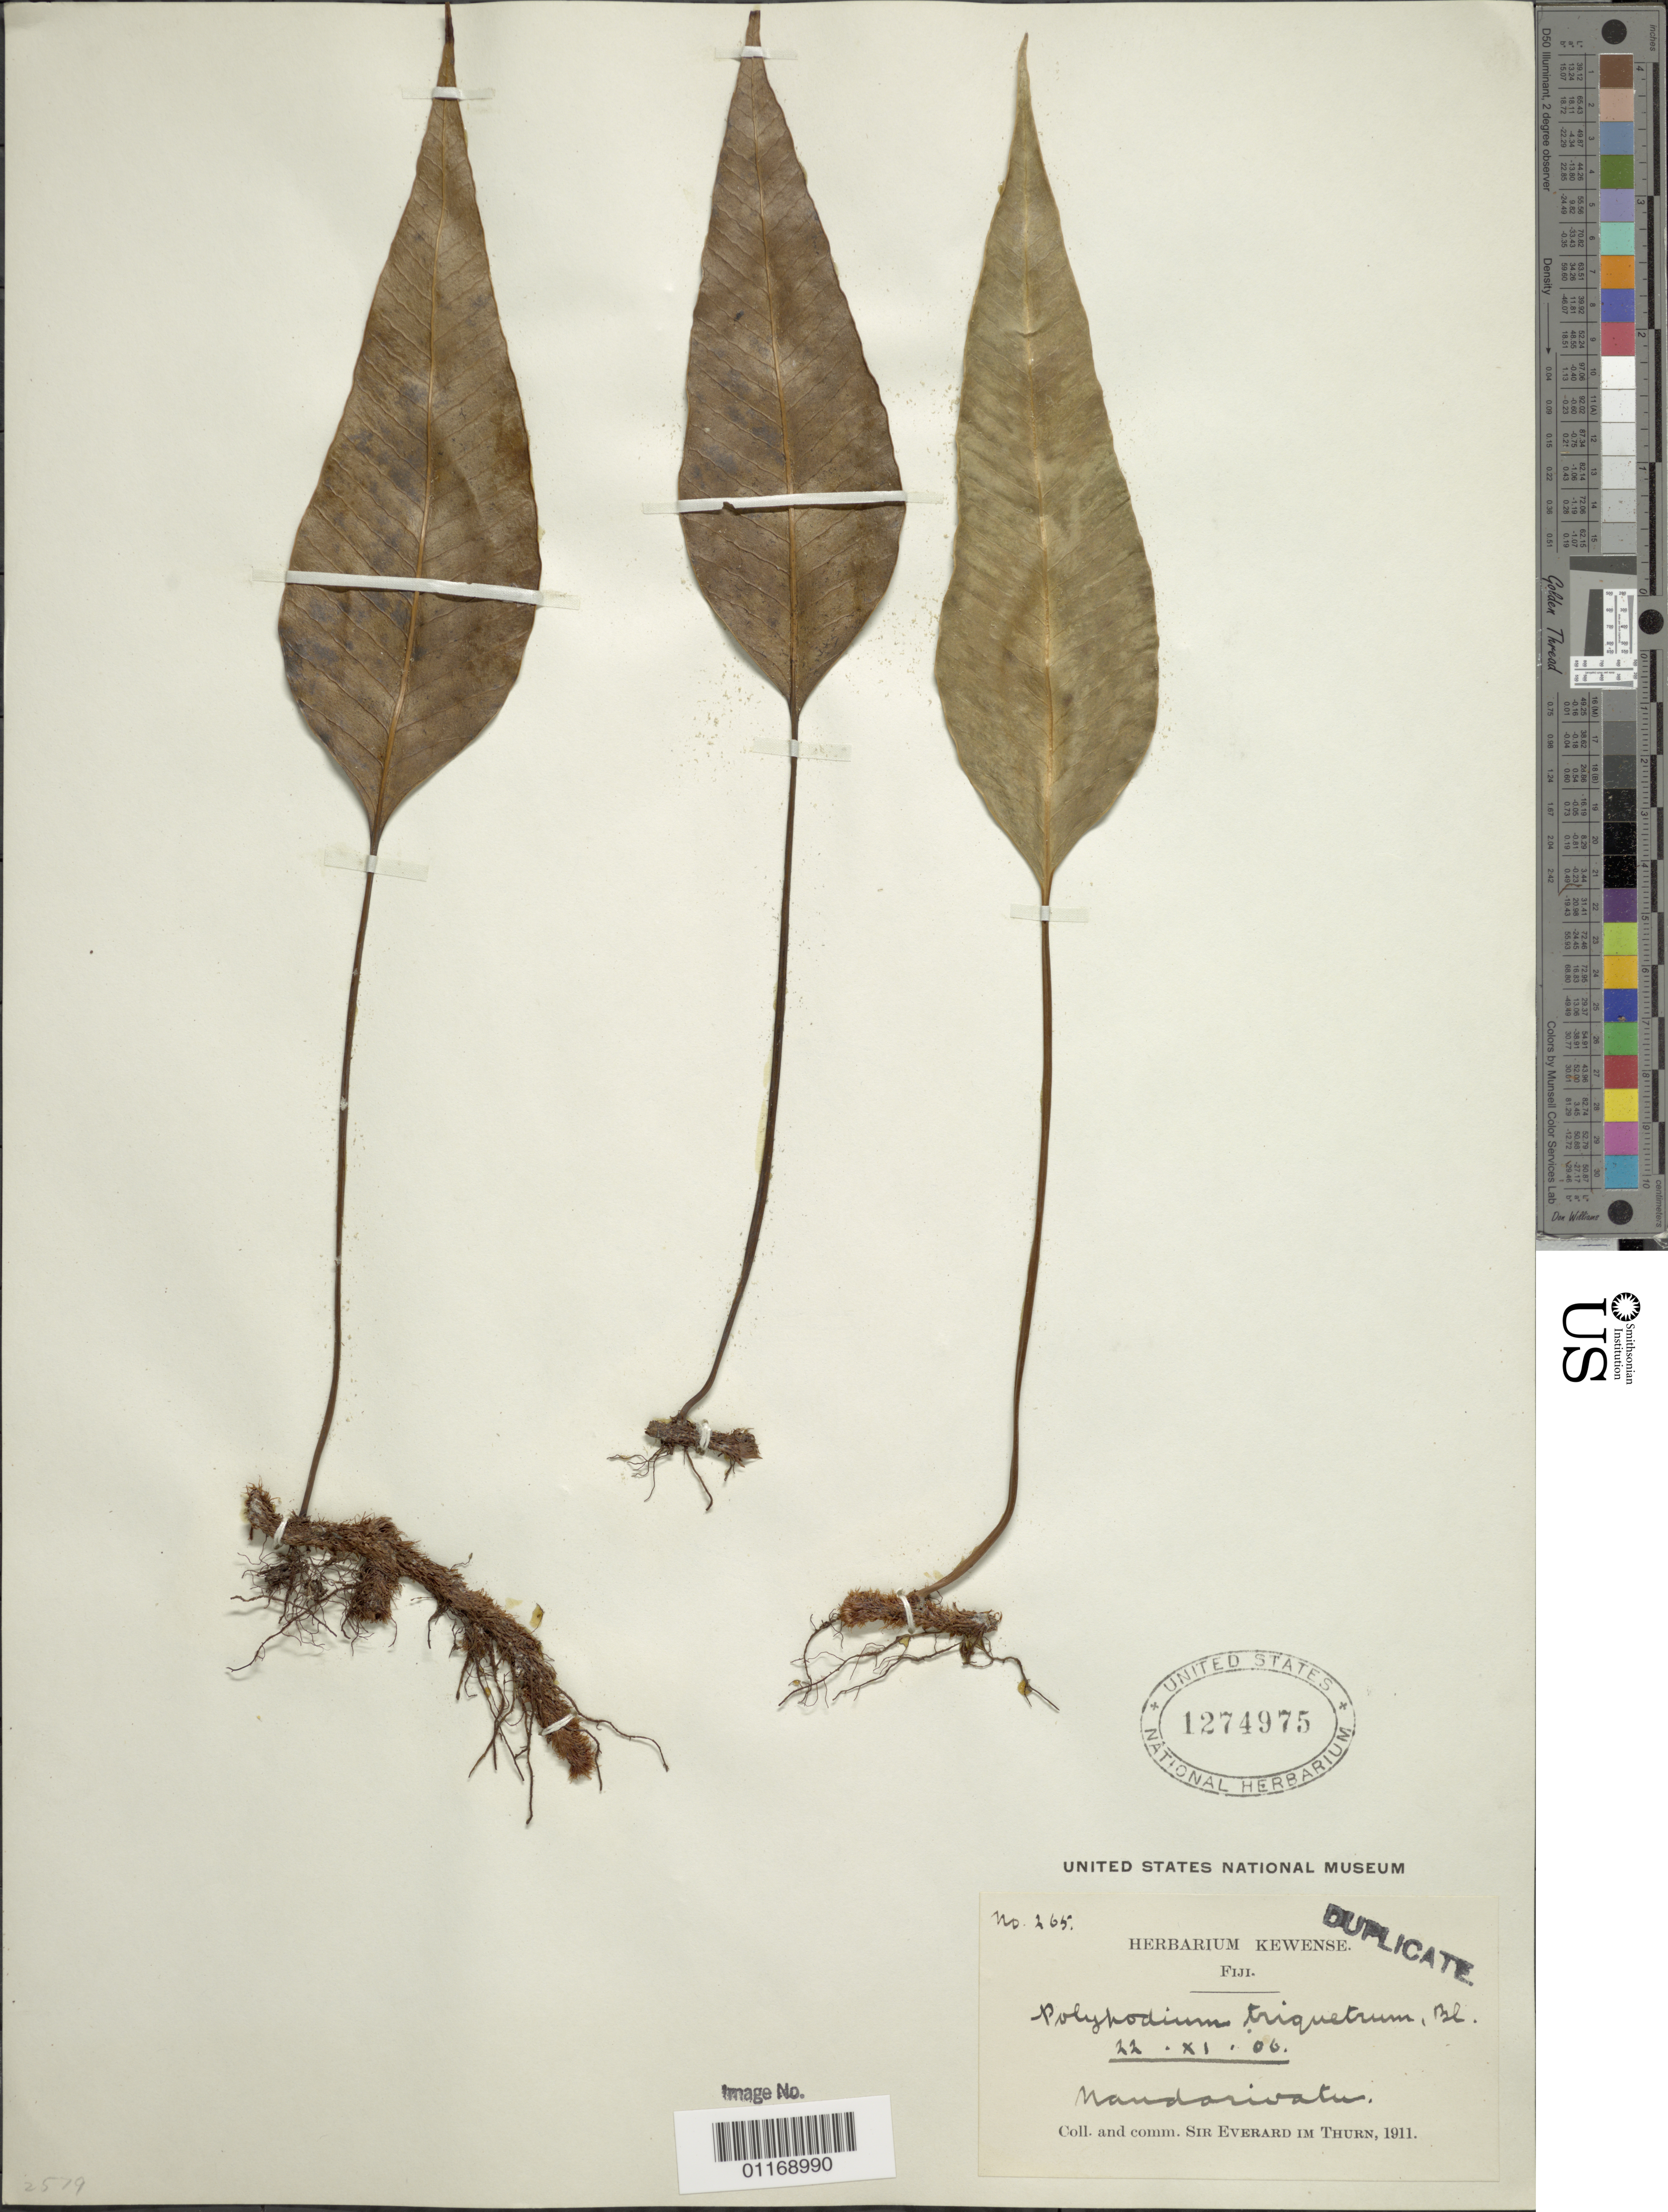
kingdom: Plantae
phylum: Tracheophyta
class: Polypodiopsida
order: Polypodiales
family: Polypodiaceae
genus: Polypodium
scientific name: Polypodium triquetrum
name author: Blume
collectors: E. F. im Thurn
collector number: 265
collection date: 1906-11-22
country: Fiji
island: Viti Levu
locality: Nandarivatu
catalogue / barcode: US 1274975